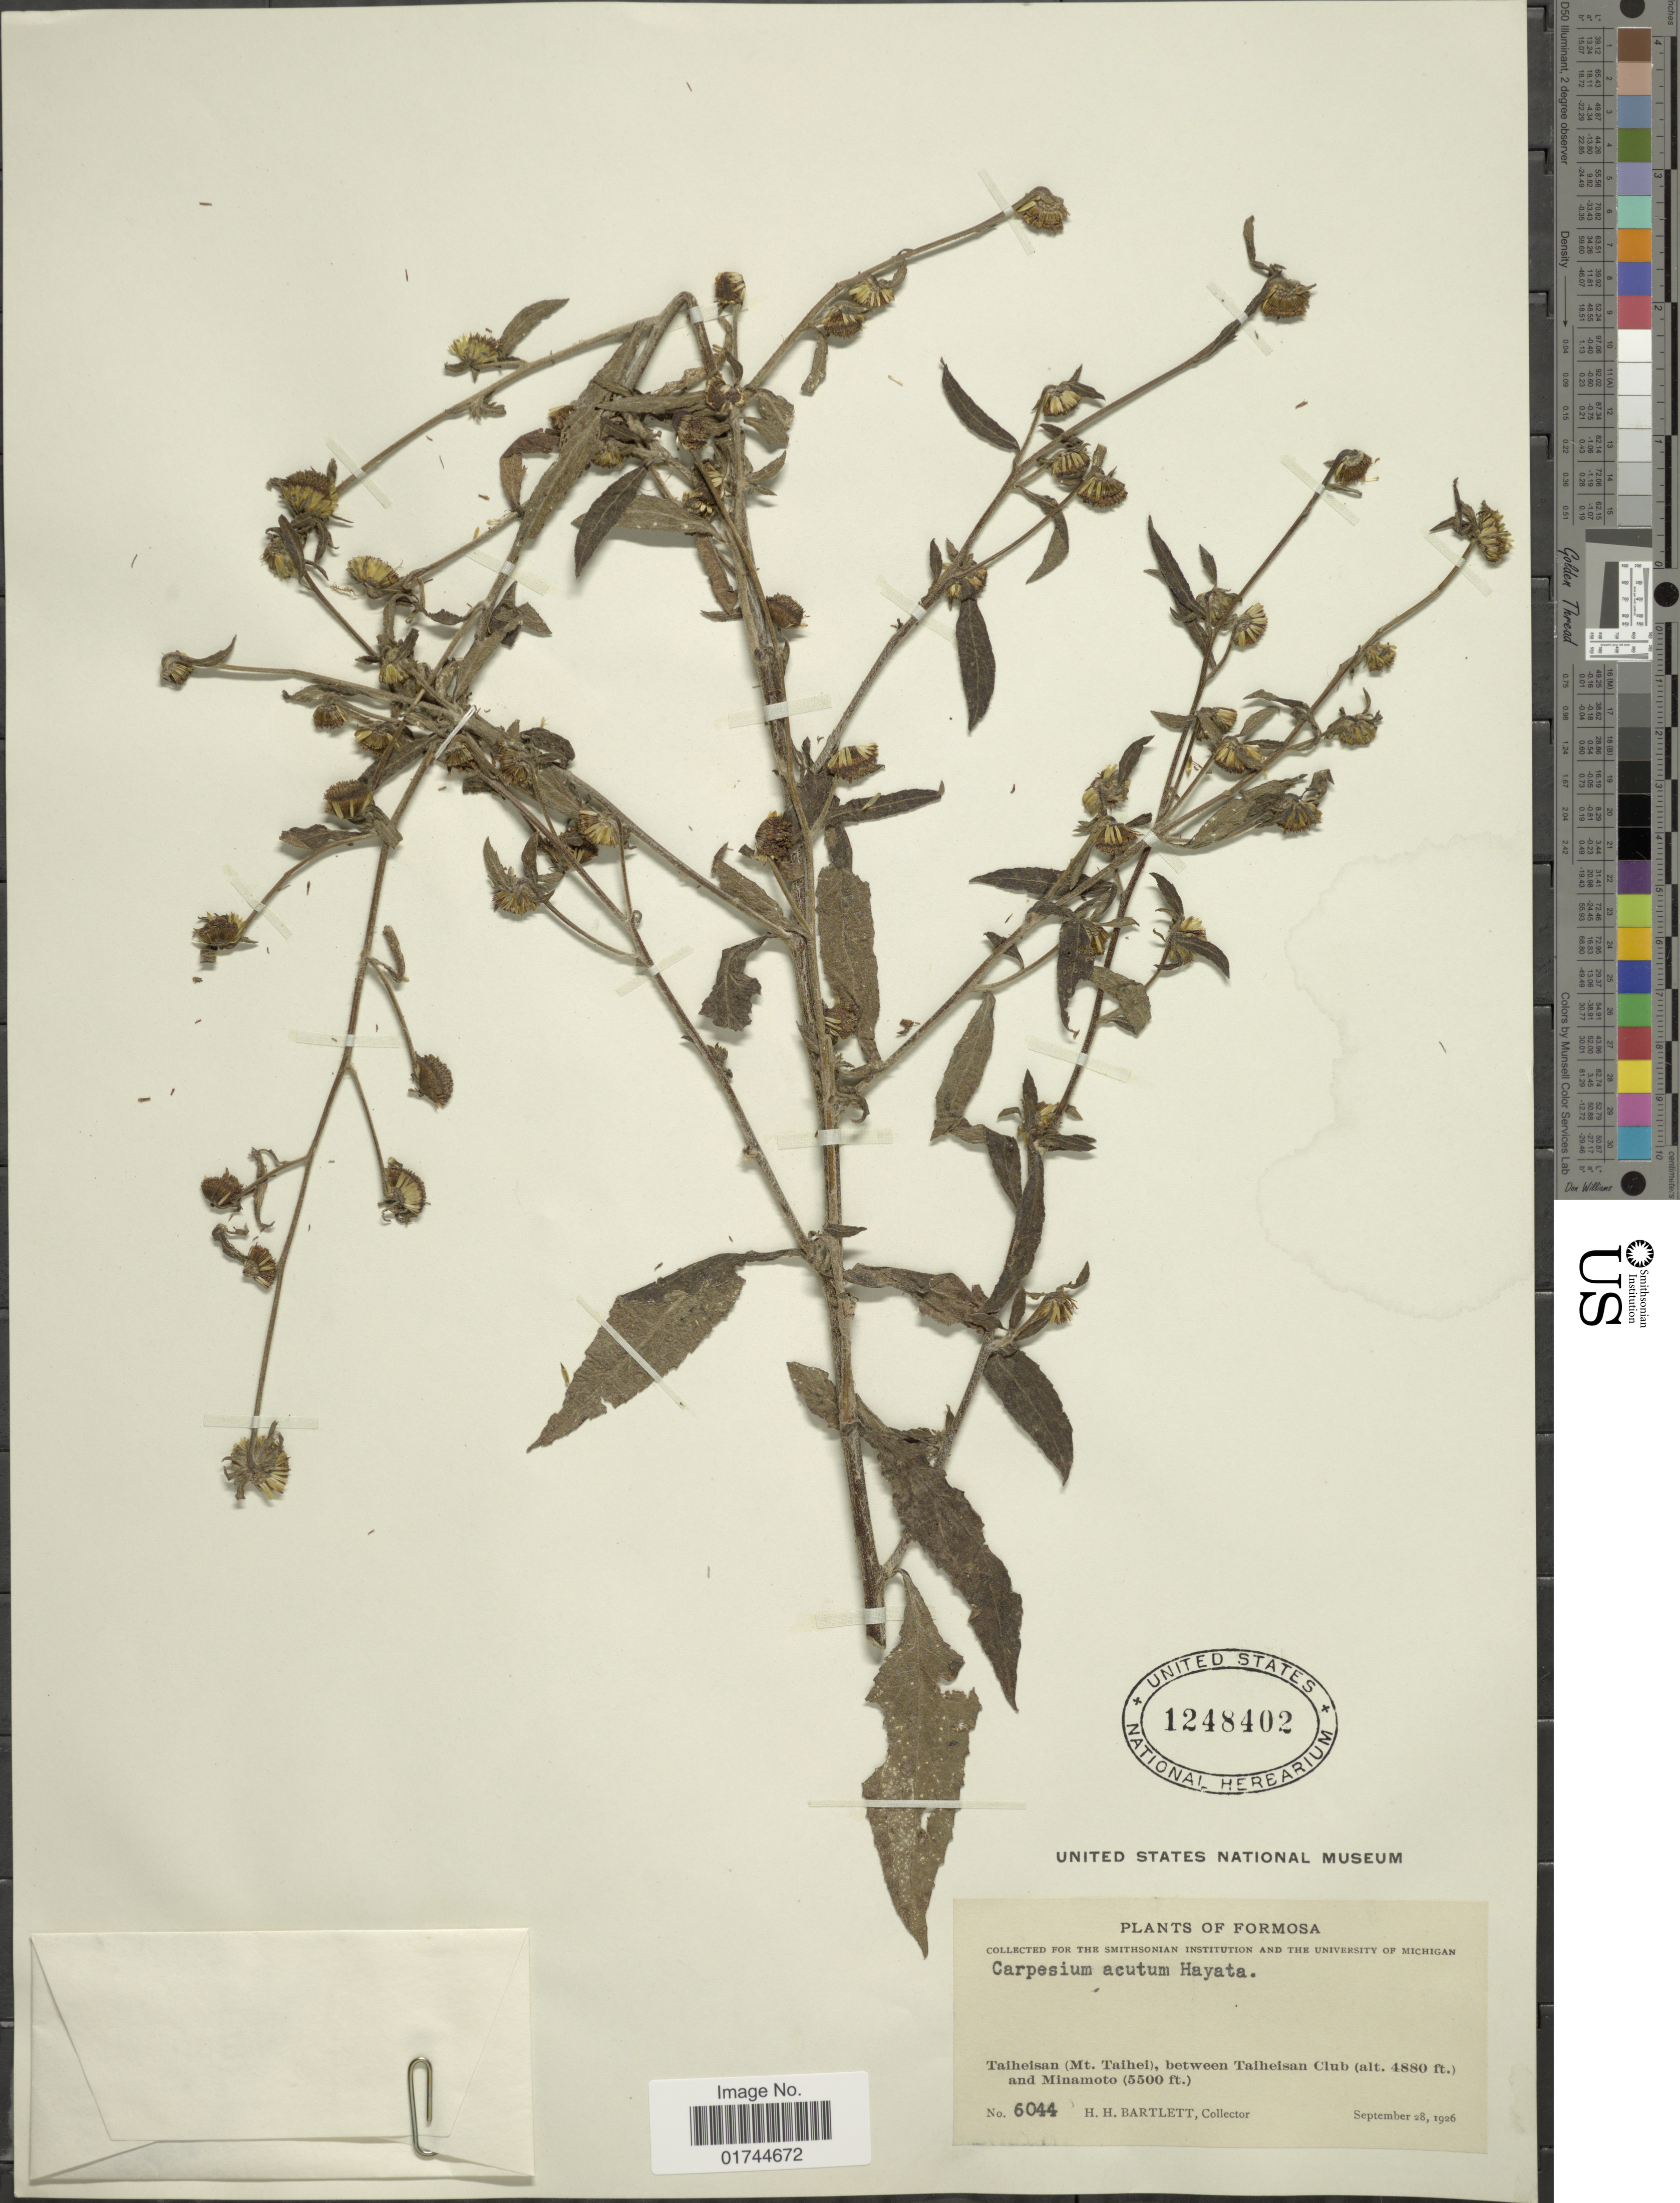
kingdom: Plantae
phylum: Tracheophyta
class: Magnoliopsida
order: Asterales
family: Asteraceae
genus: Carpesium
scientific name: Carpesium acutum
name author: Hayata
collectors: H. H. Bartlett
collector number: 6044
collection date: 1926-09-28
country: Taiwan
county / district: Yilan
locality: Taiheisan (Mt. Taihei), between Taiheisan Club and Minamoto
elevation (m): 1487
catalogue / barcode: US 1248402